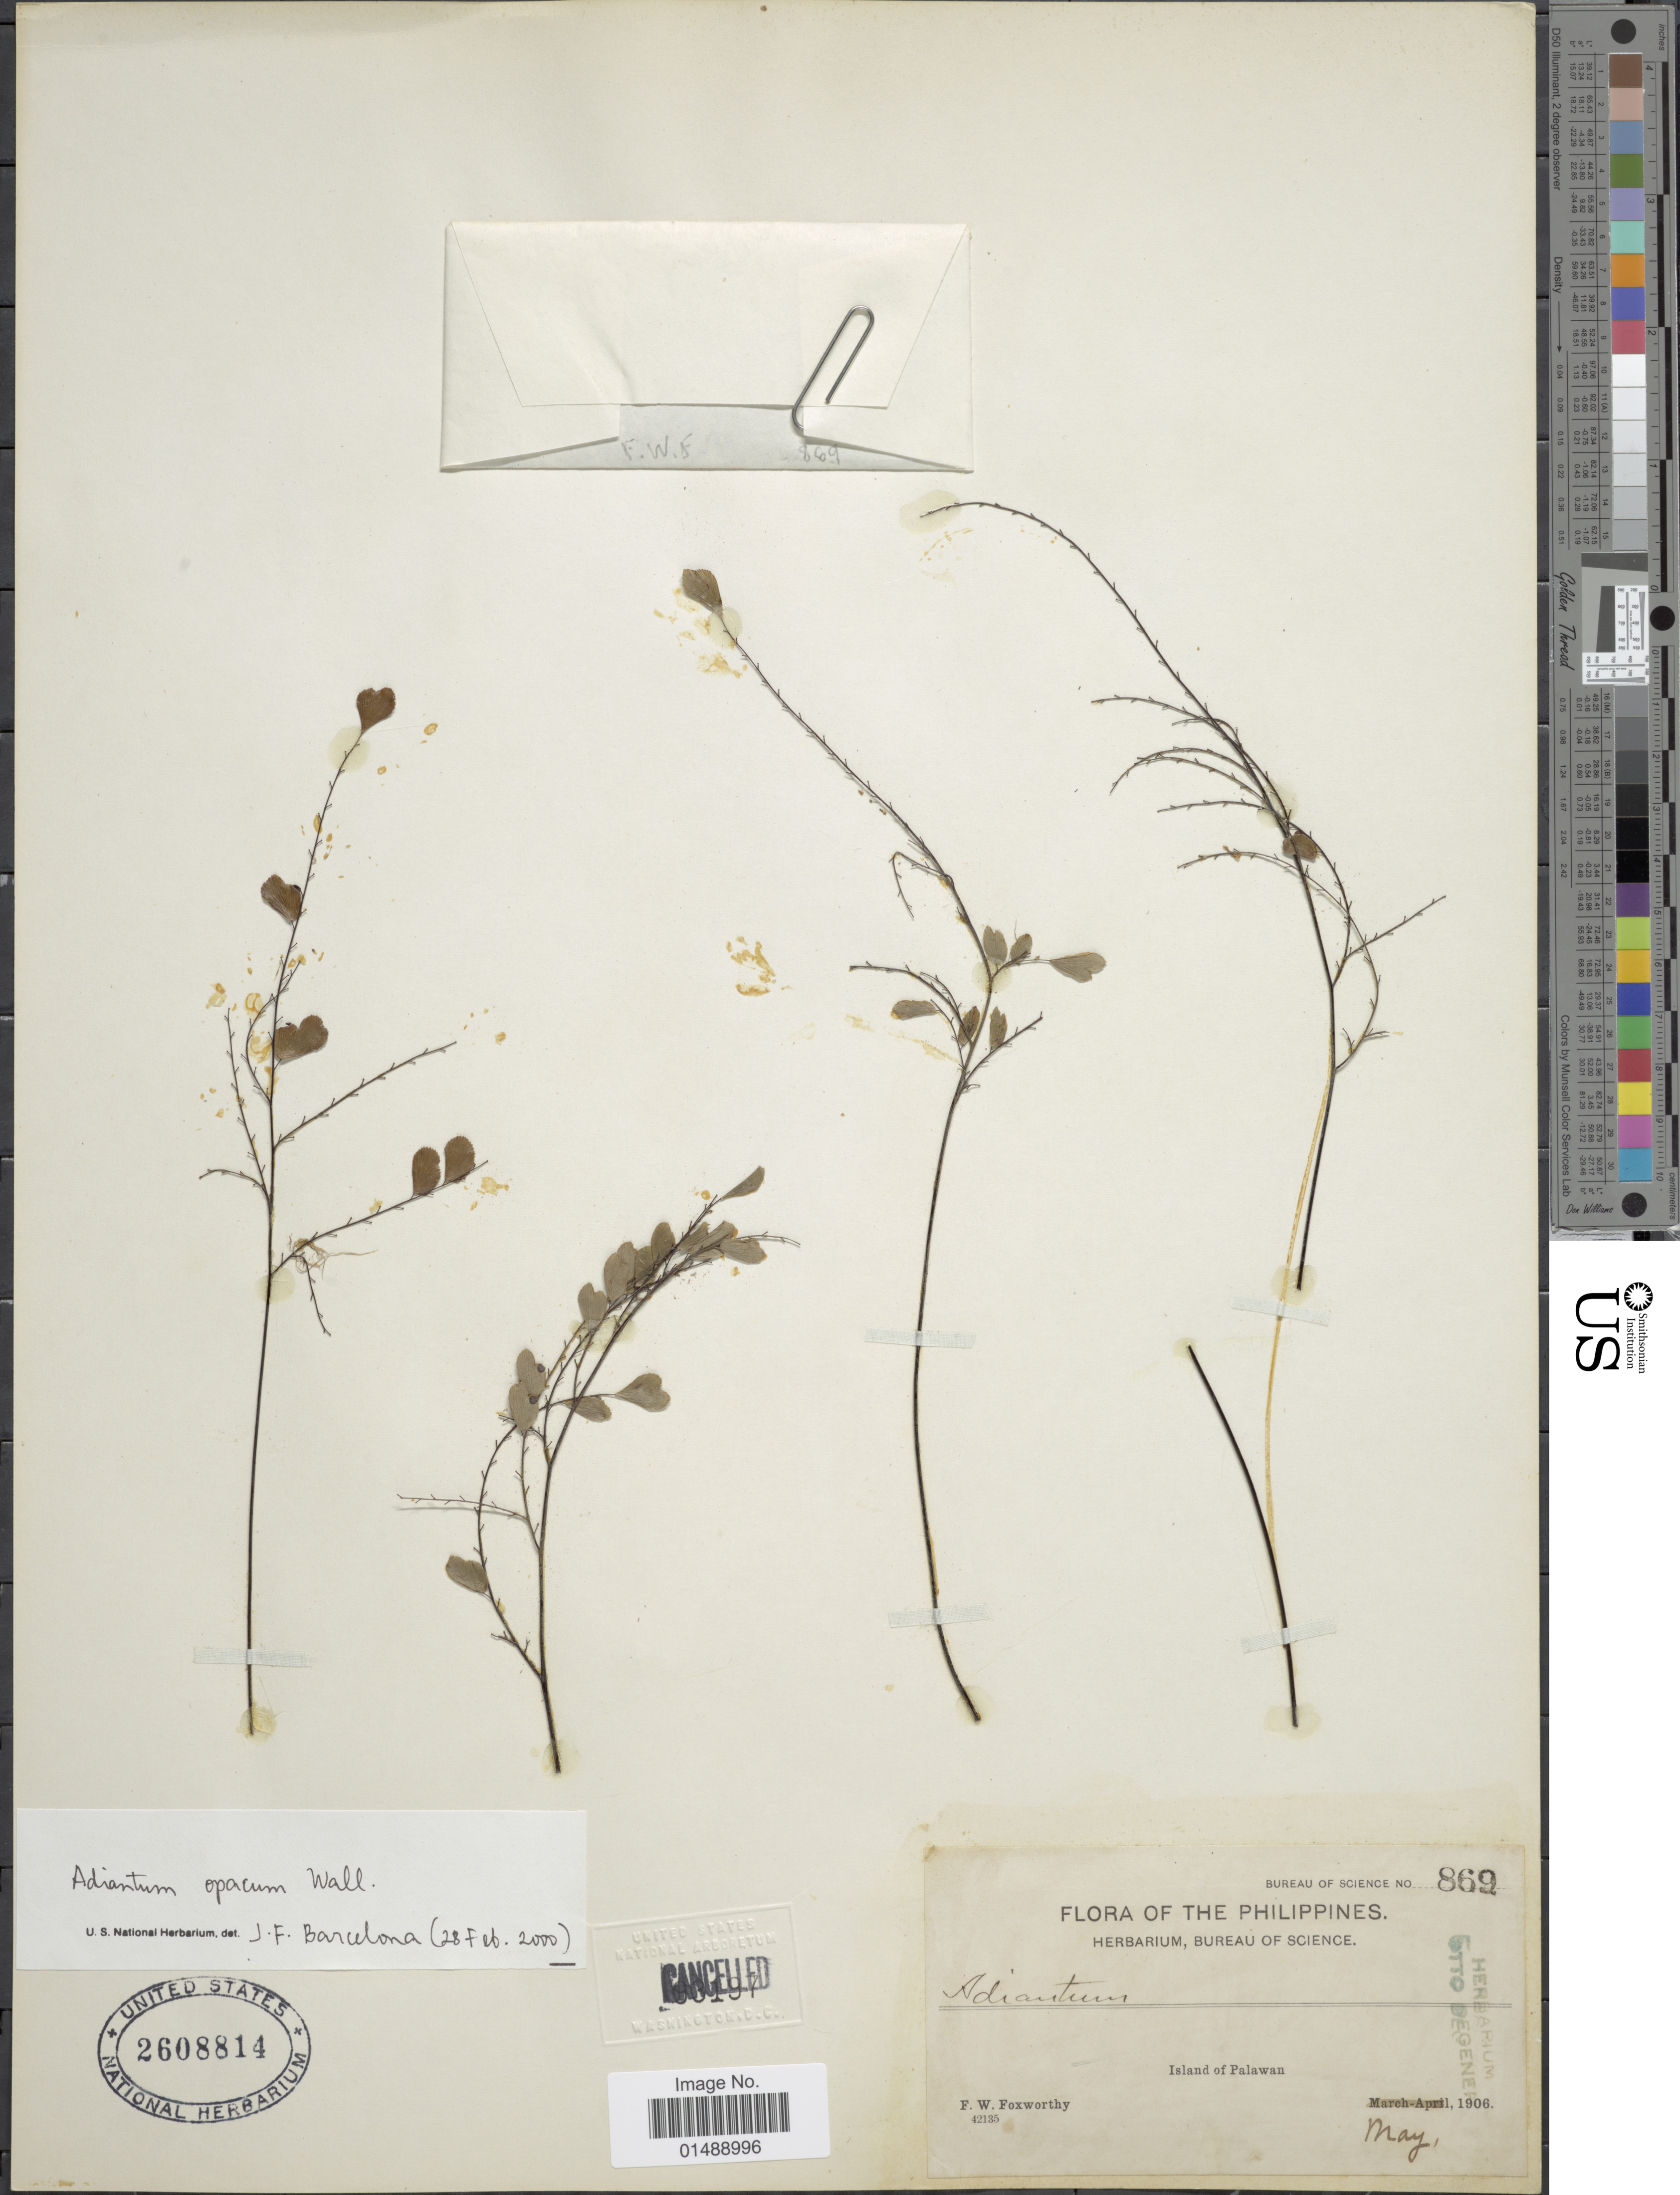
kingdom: Plantae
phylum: Tracheophyta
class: Polypodiopsida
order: Polypodiales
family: Pteridaceae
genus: Adiantum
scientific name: Adiantum opacum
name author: Copel.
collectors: F. W. Foxworthy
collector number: Bureau of Science 869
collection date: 1906-05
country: Philippines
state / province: Mimaropa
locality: The Philippines, Islands of Palawan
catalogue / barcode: US 2608814